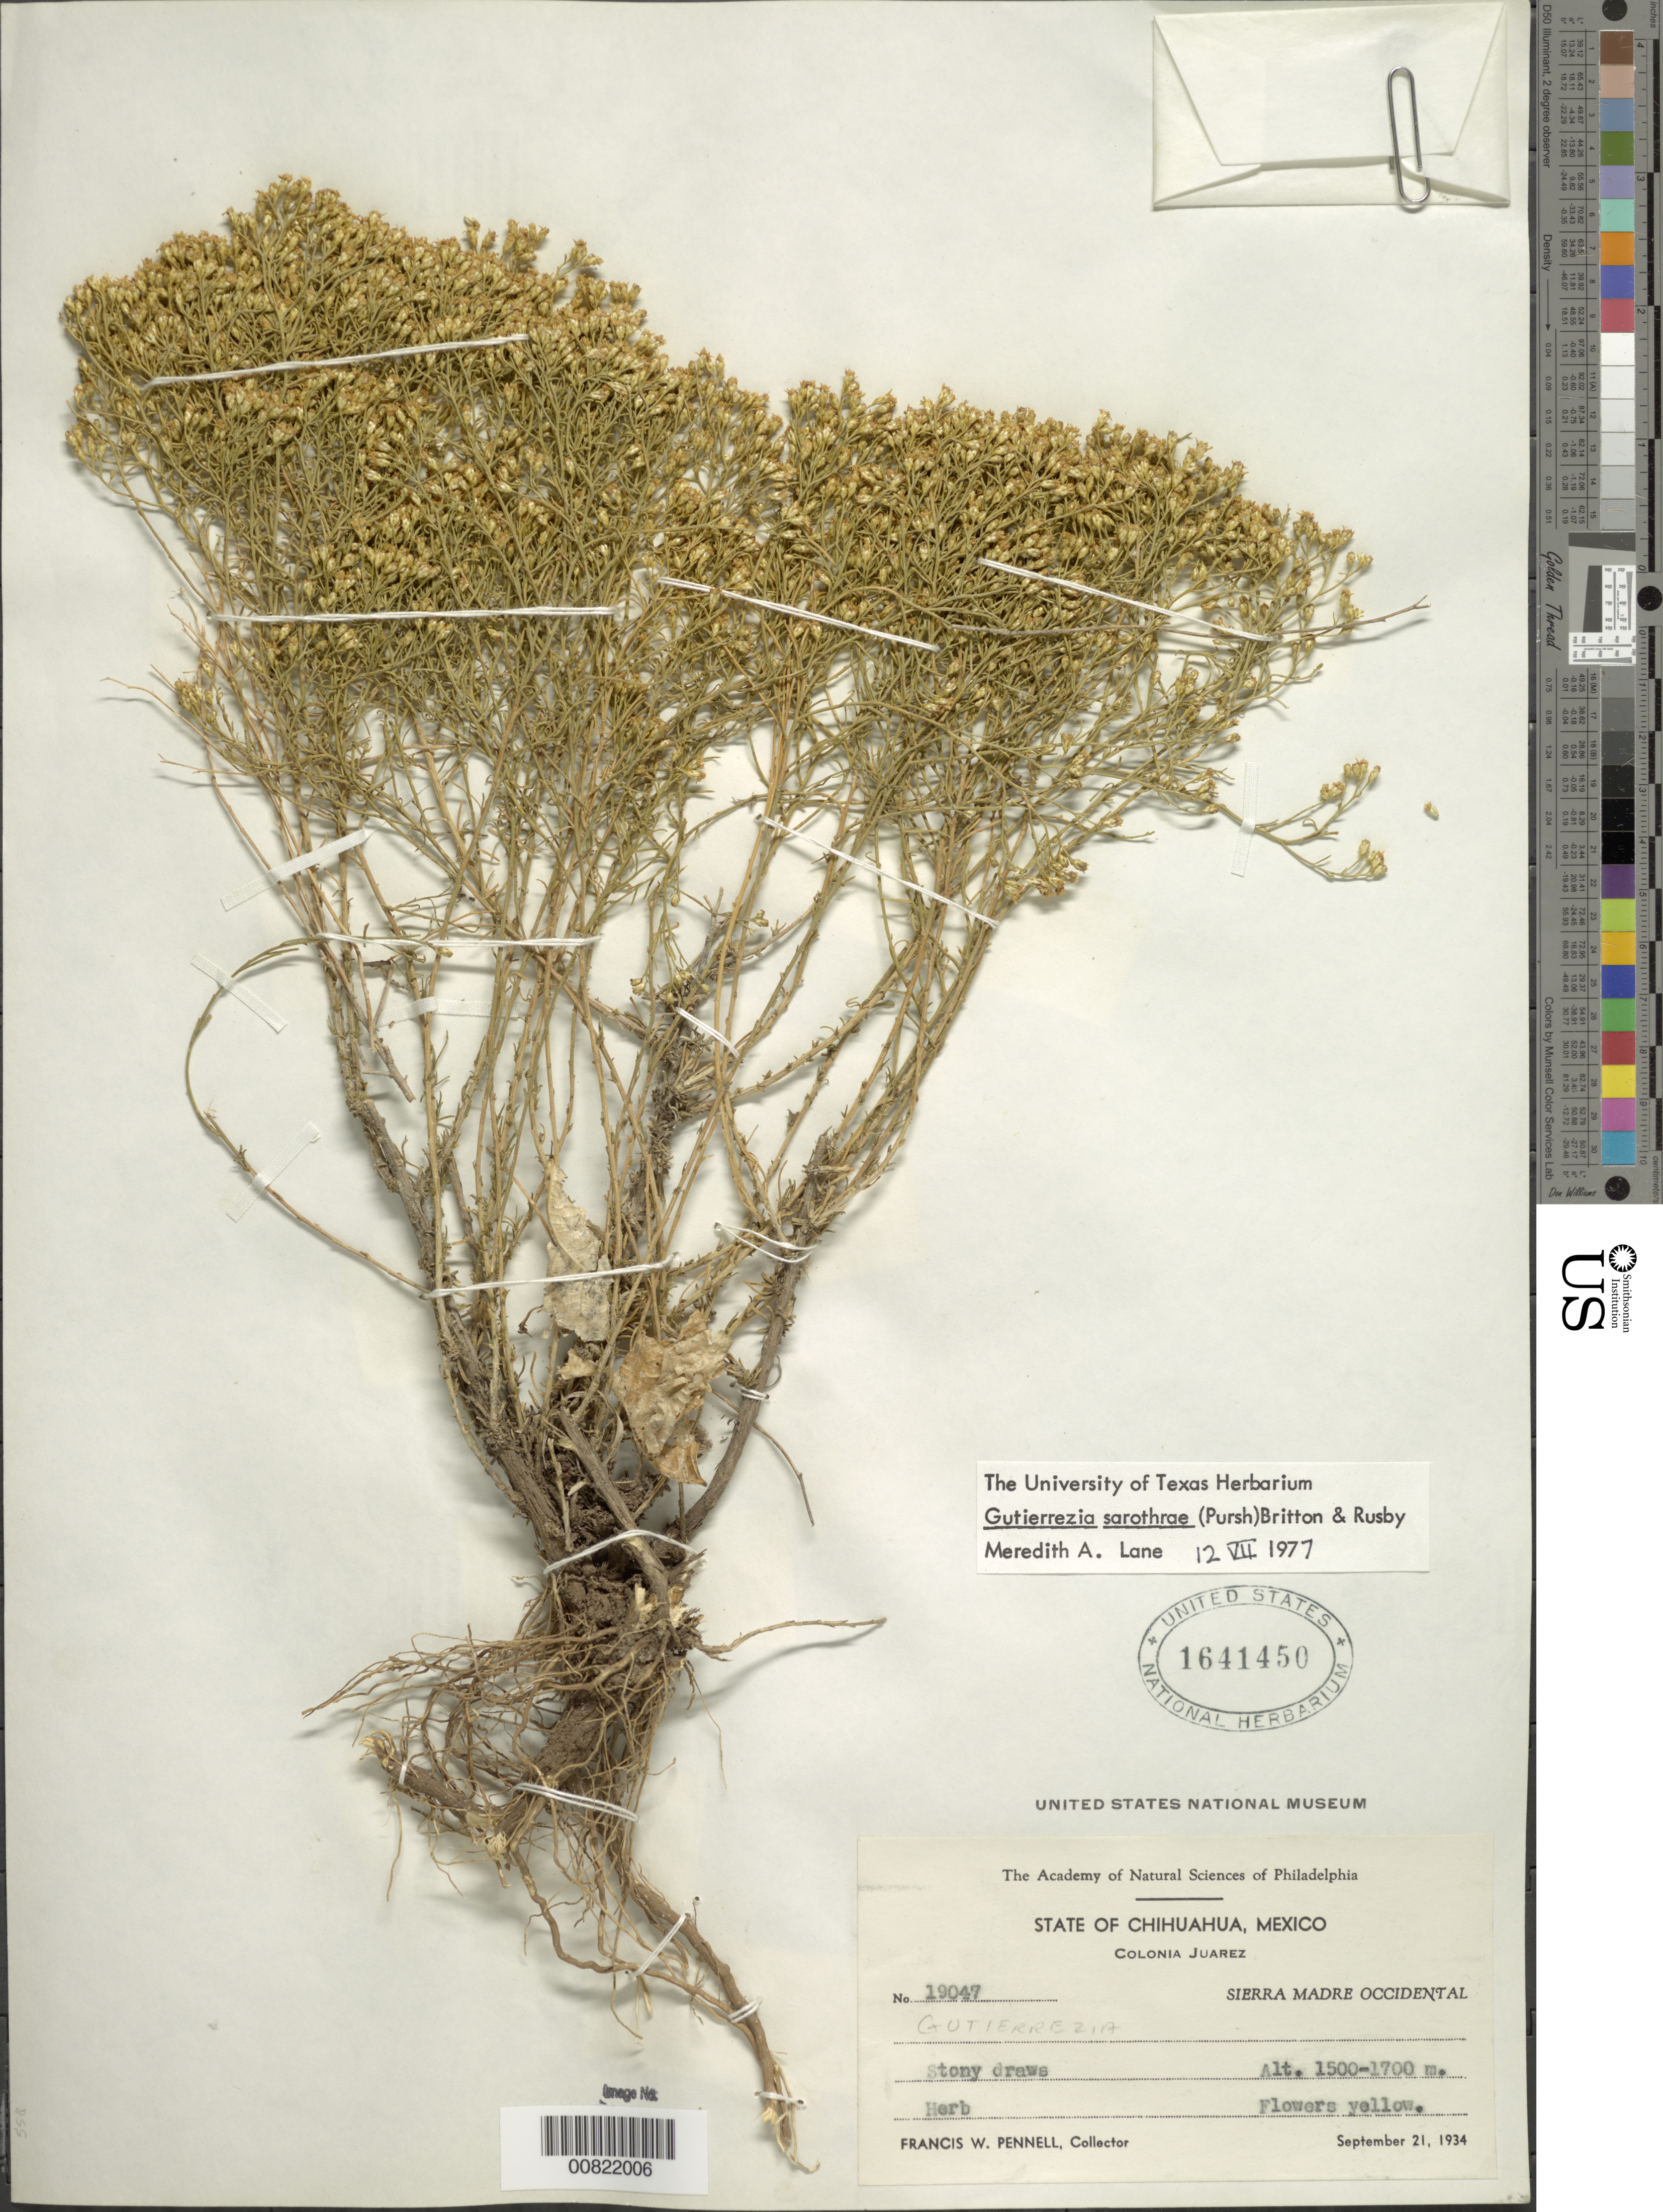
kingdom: Plantae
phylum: Tracheophyta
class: Magnoliopsida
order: Asterales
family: Asteraceae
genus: Gutierrezia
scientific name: Gutierrezia sarothrae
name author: (Pursh) Britton & Rusby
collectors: F. W. Pennell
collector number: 19047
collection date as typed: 21 Sep 1934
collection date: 1934-09-21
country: Mexico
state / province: Chihuahua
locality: Colonia Juárez, Chihuahua. Sierra Madre Occidental.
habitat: Stony draws.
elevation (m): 1700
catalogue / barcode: US 1641450